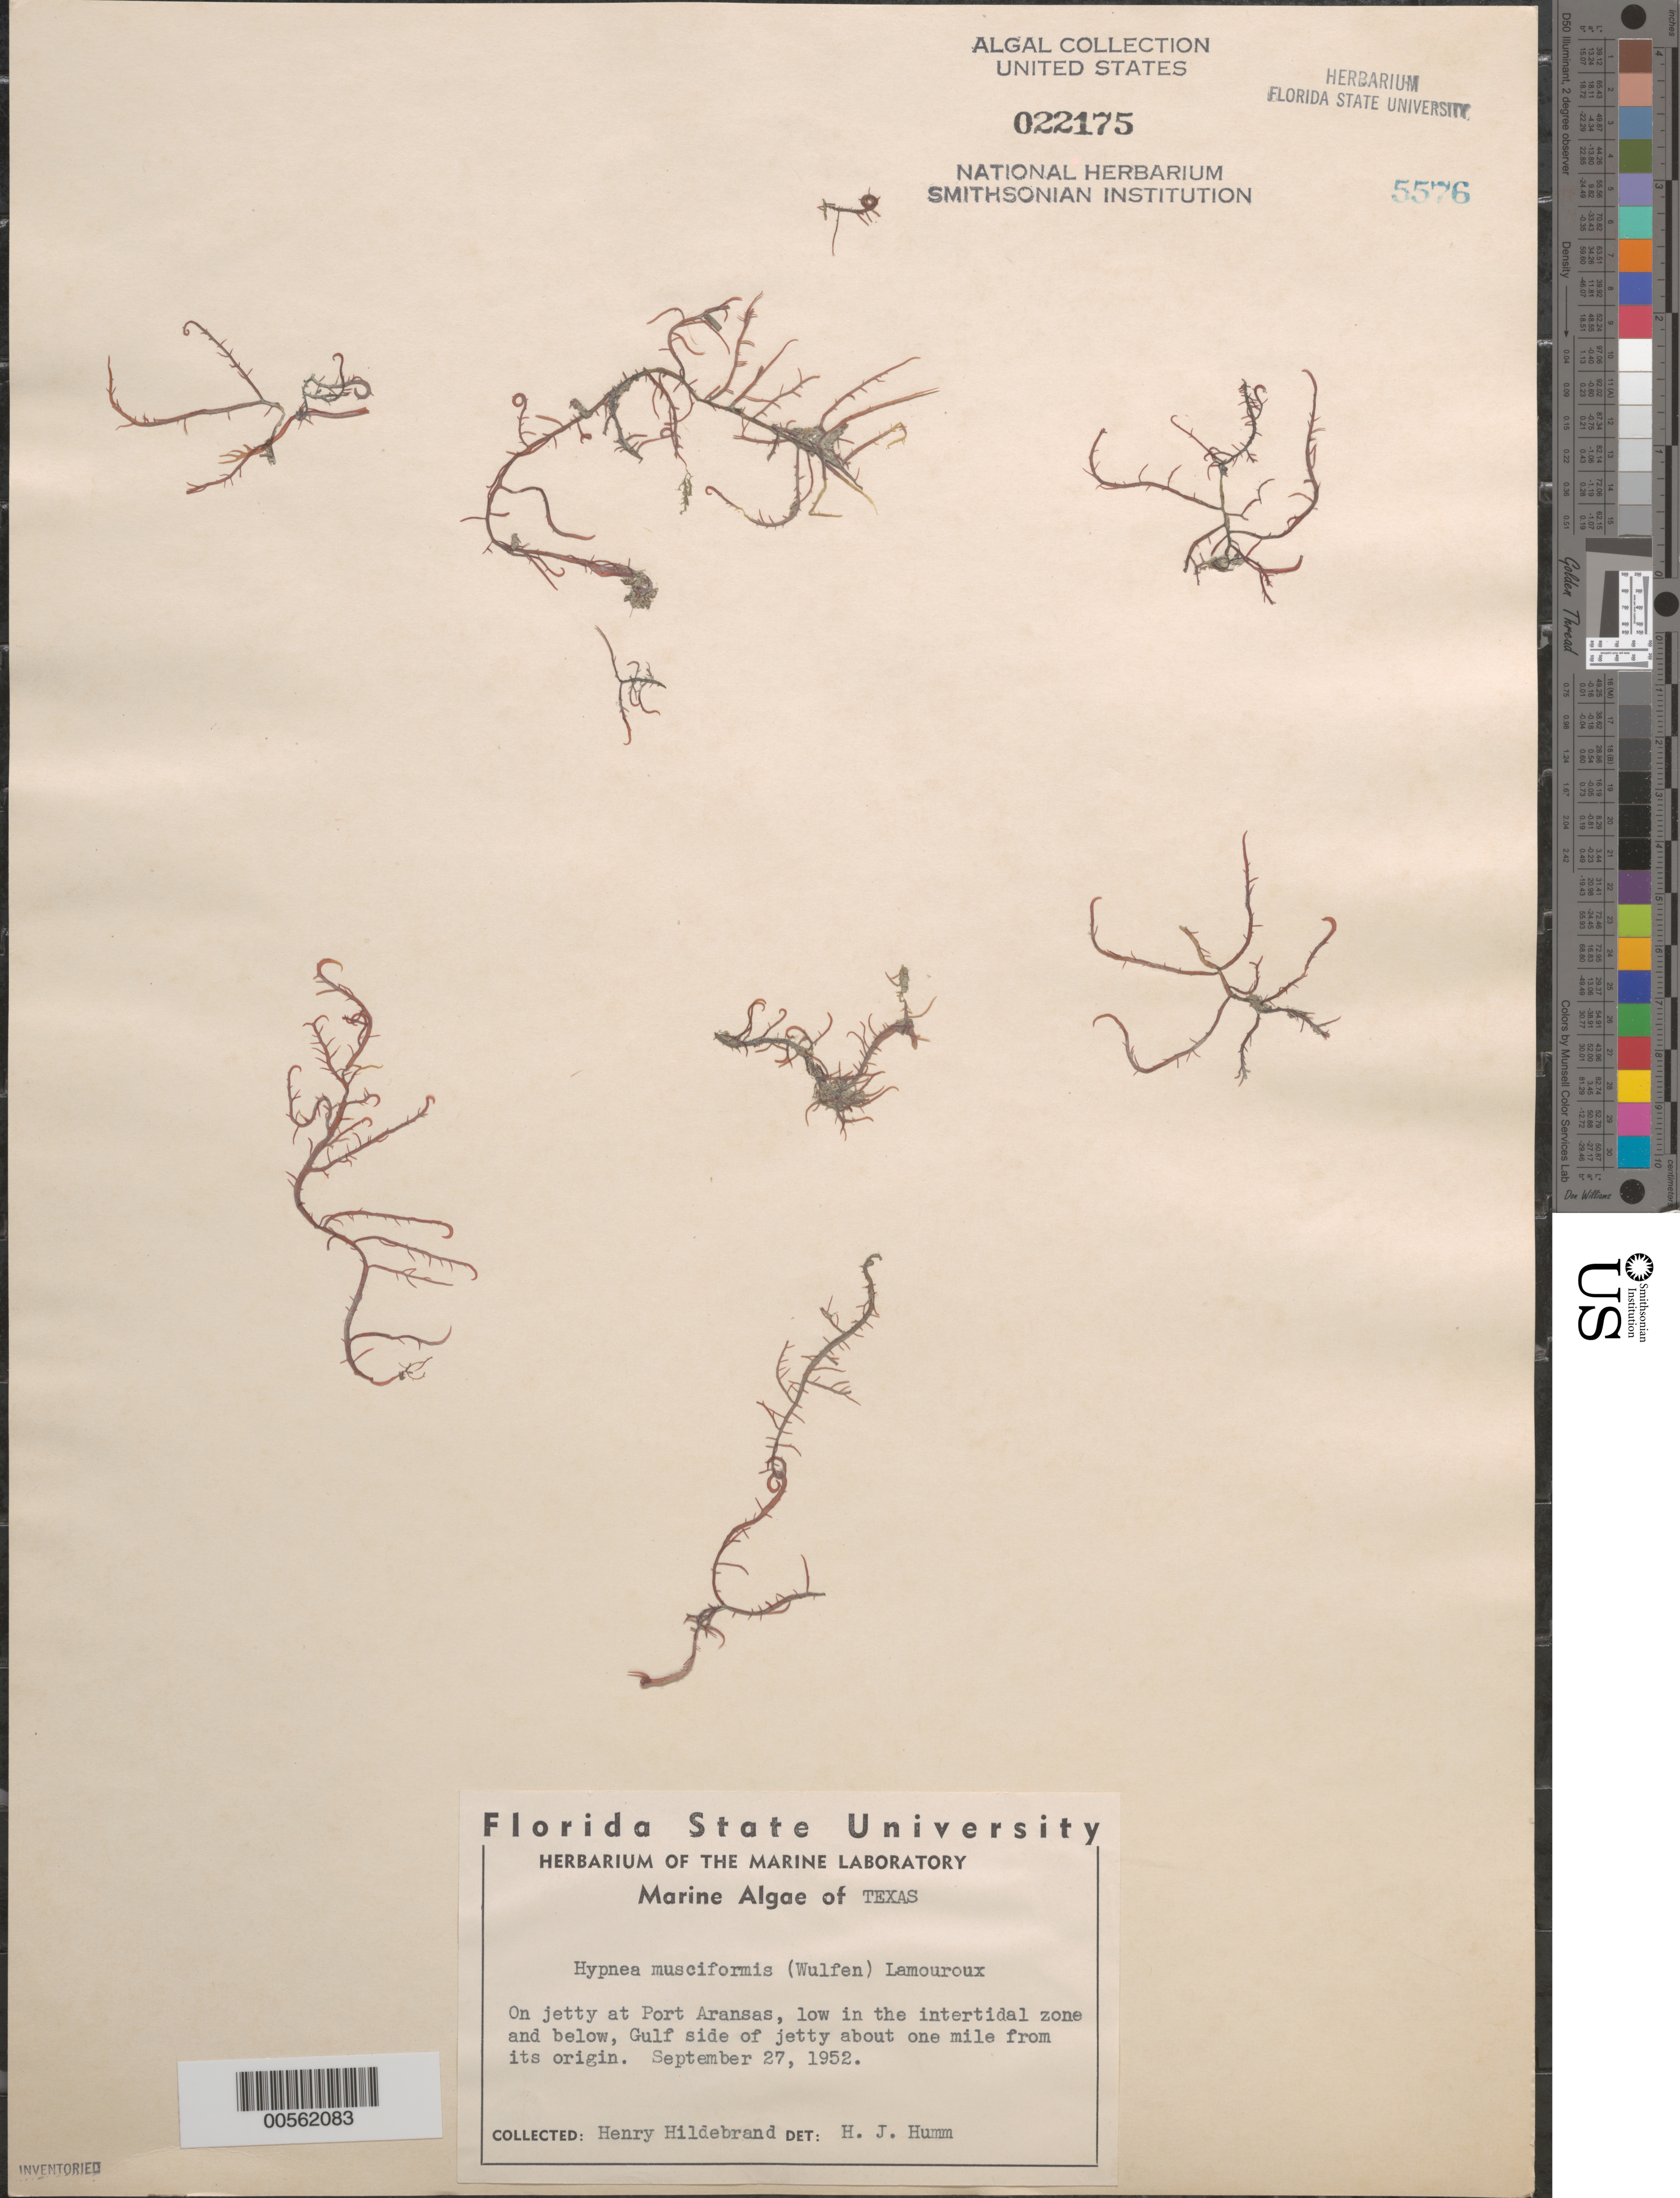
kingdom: Plantae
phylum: Rhodophyta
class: Florideophyceae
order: Gigartinales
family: Cystocloniaceae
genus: Hypnea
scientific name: Hypnea musciformis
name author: (Wulfen) J.V.Lamouroux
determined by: Humm, Harold J.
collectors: H. Hildebrand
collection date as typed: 27 Sep 1952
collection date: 1952-09-27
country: United States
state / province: Texas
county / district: Nueces County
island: Mustang Island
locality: Port Aransas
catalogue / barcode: US 22175